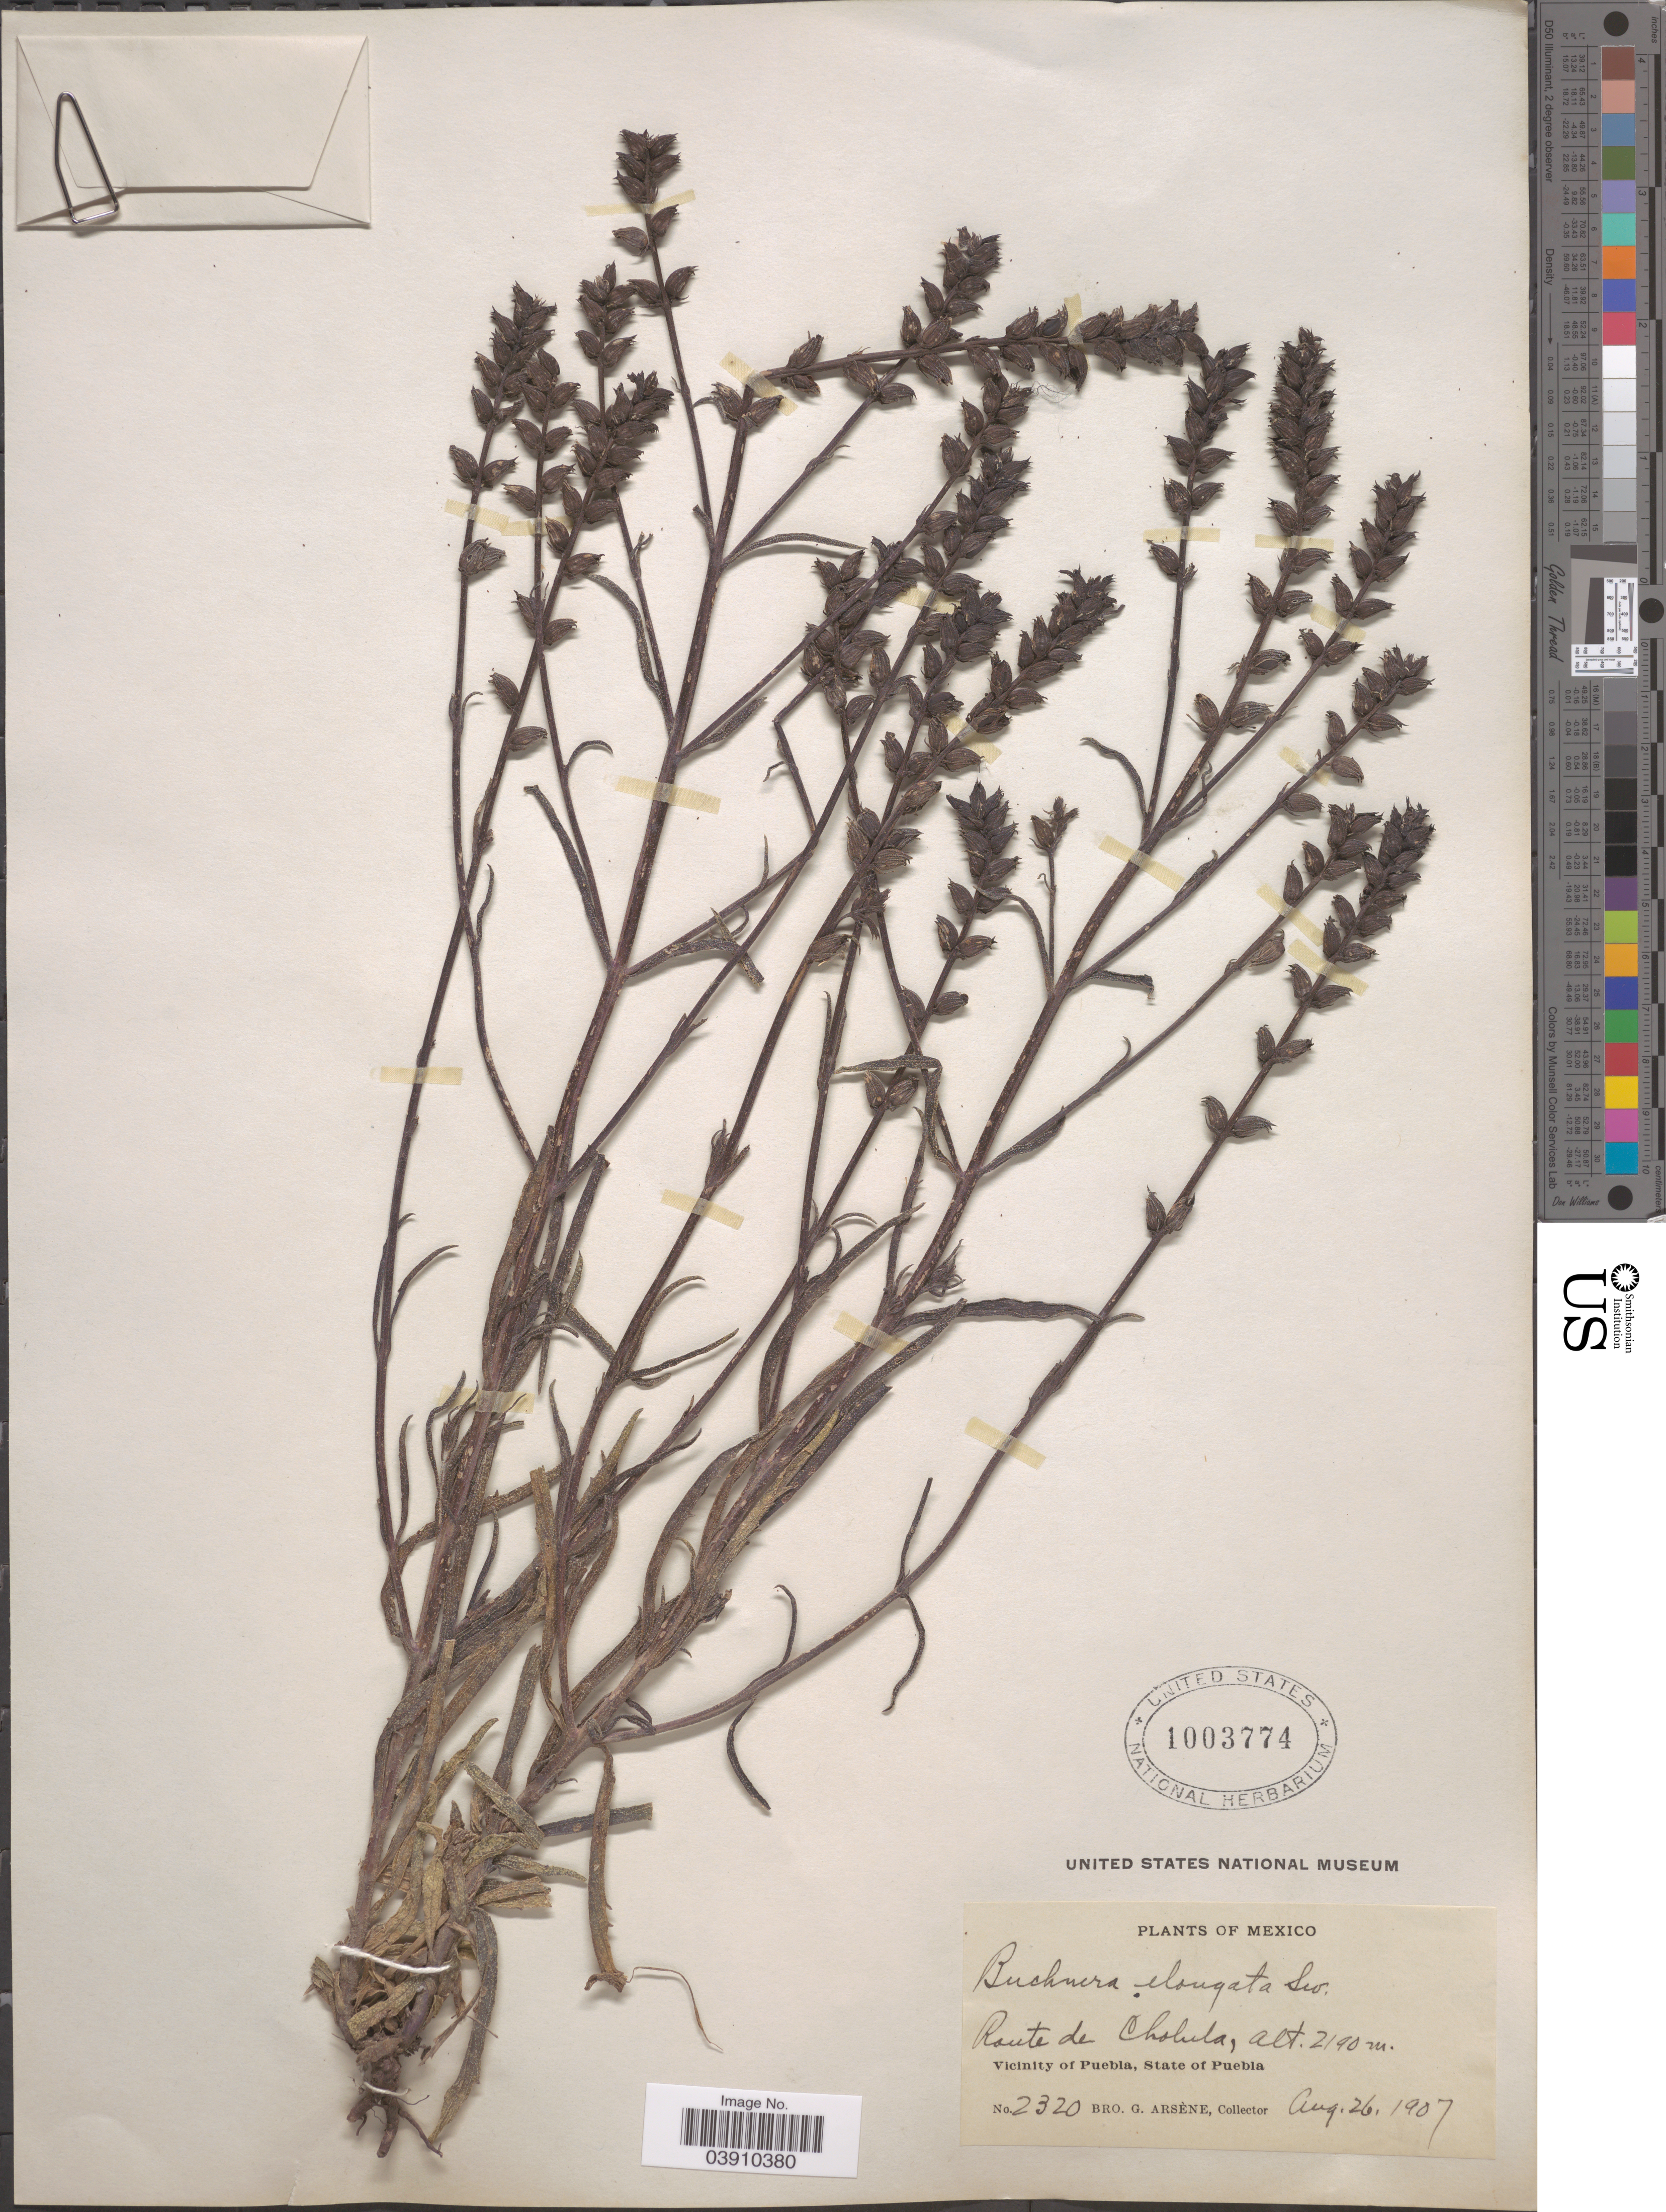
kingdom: Plantae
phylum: Tracheophyta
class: Magnoliopsida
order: Lamiales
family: Orobanchaceae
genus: Buchnera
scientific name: Buchnera pusilla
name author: Kunth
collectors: Bro. G. Arsène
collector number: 2320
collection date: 1907-08-26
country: Mexico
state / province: Puebla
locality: Route de Cholula. Vicinity of Puebla.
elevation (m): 2190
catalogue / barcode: US 1003774